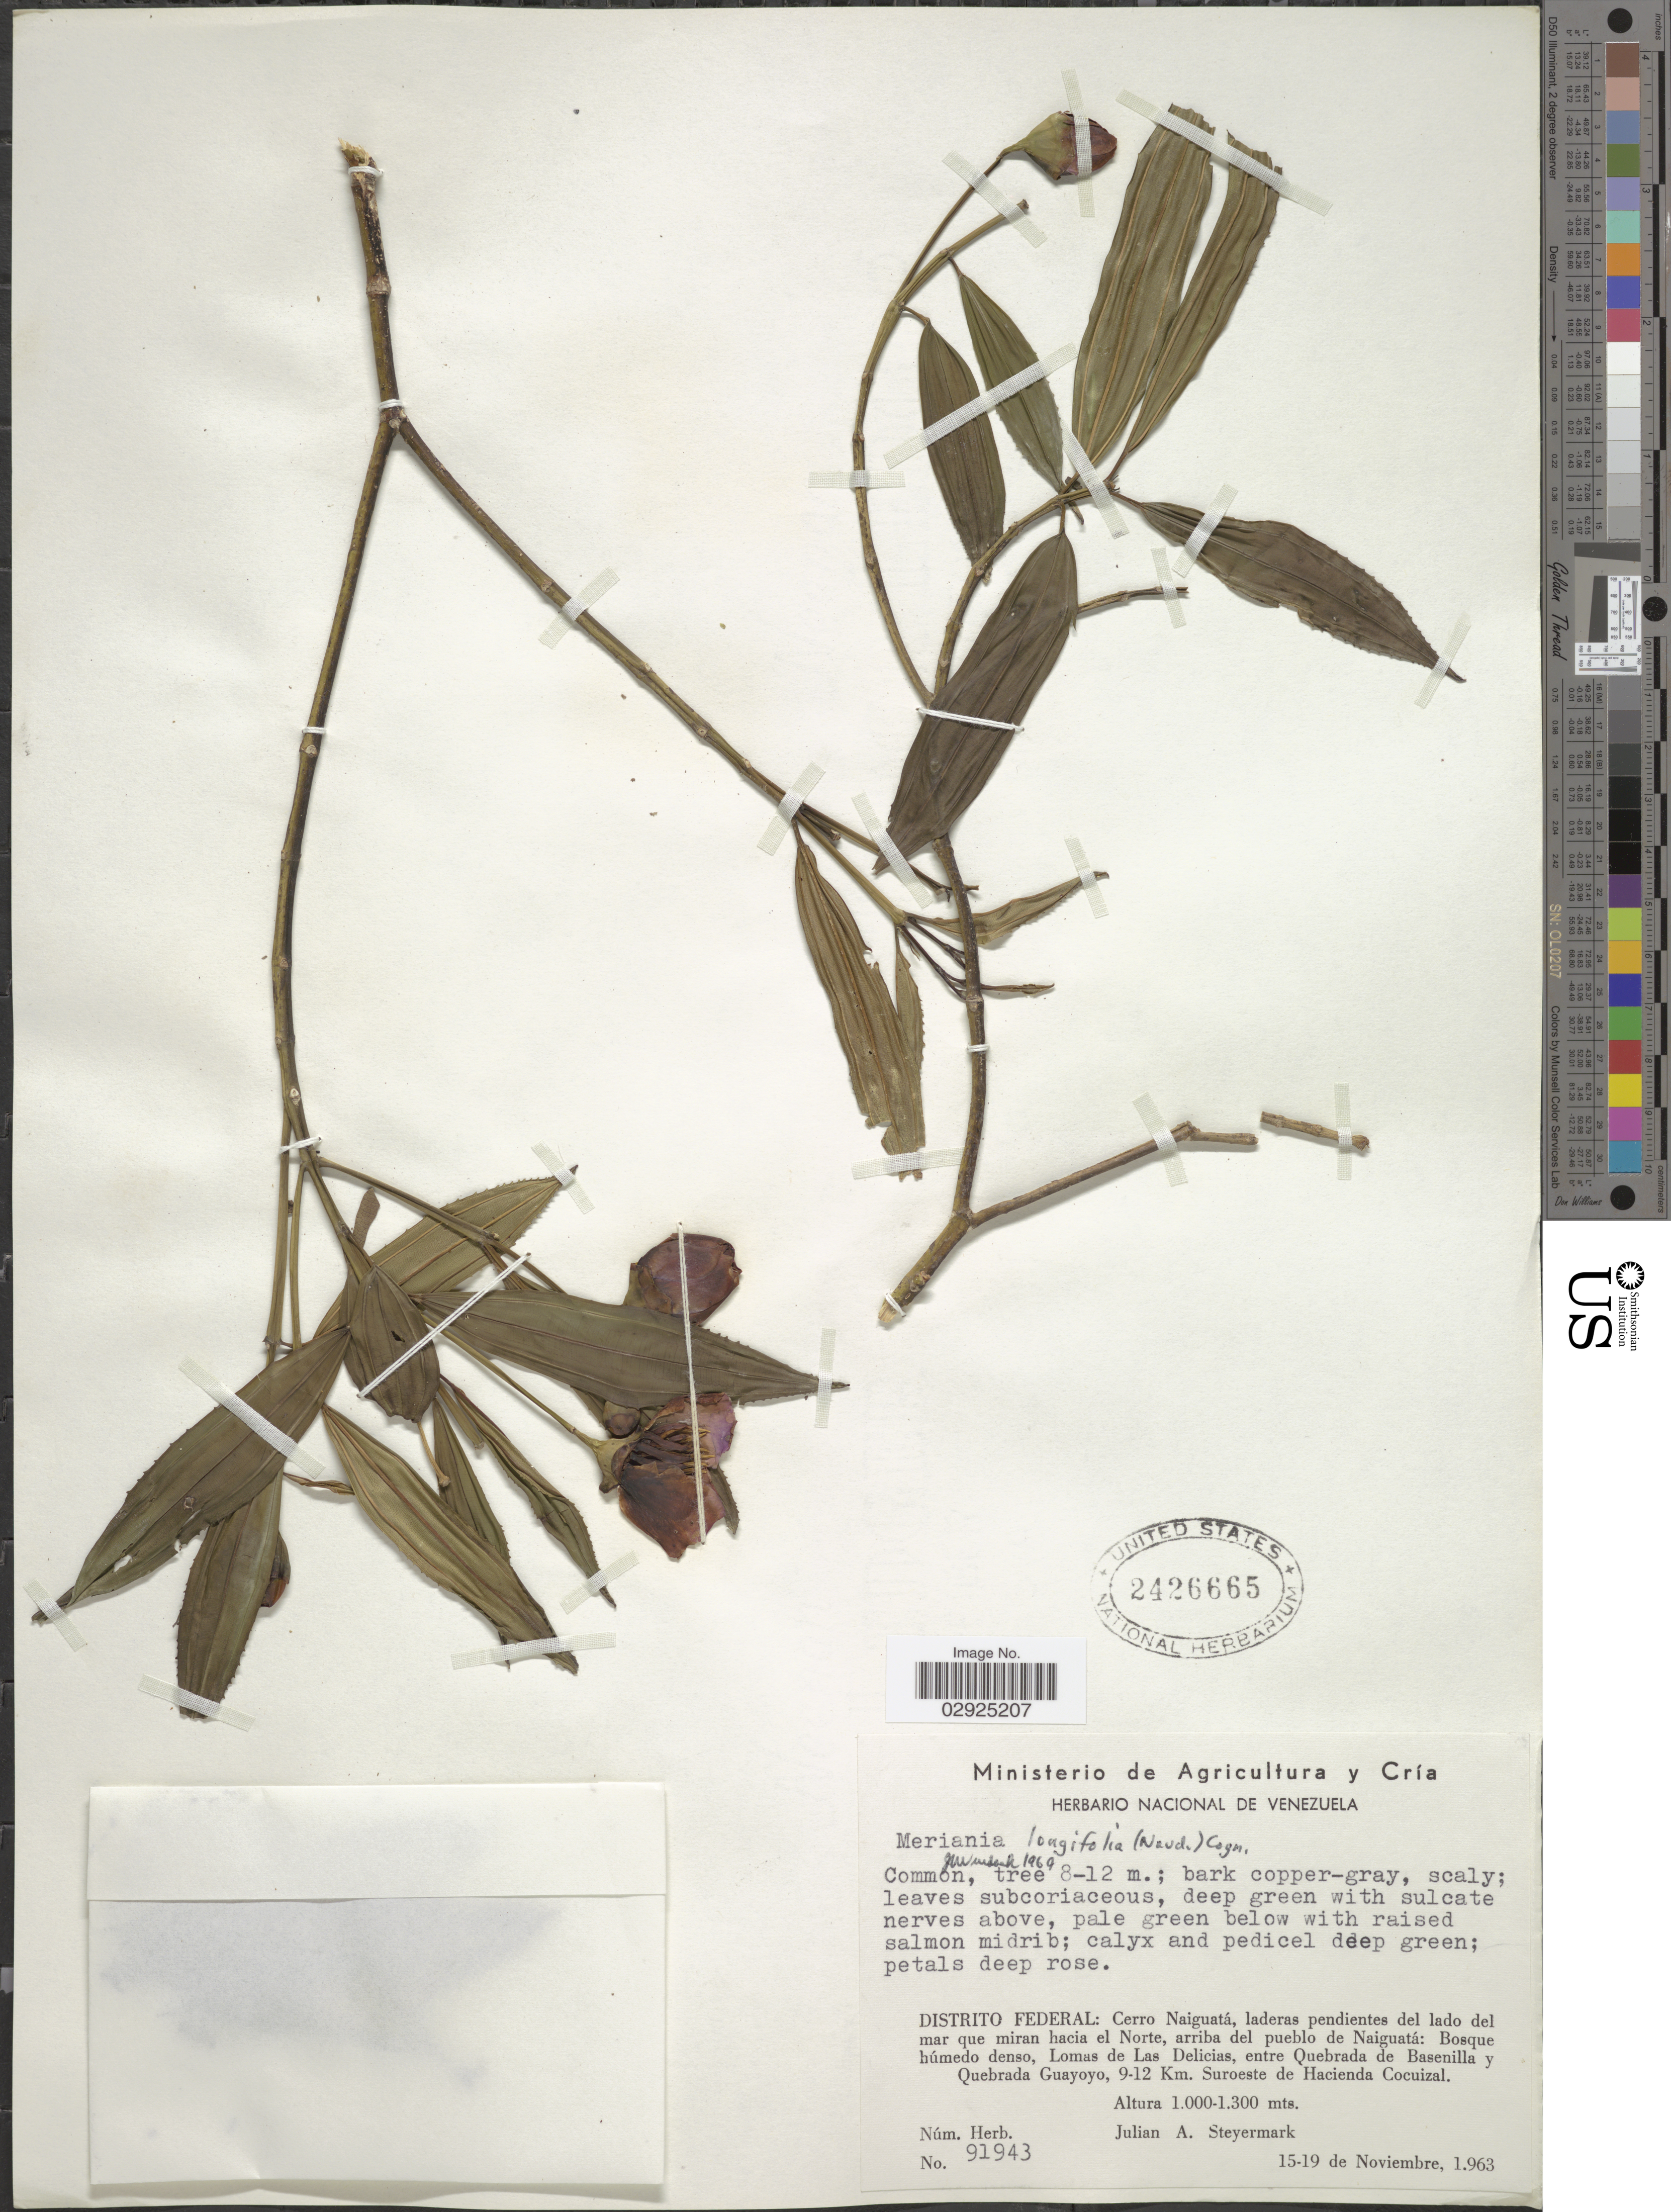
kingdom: Plantae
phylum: Tracheophyta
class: Magnoliopsida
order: Myrtales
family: Melastomataceae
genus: Meriania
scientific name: Meriania longifolia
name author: (Naudin) Cogn.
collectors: J. Steyermark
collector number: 91943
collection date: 1963-11-15/1963-11-19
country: Venezuela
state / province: Distrito Federal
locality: Distrito Federal: Cerro Naiguatá, laderas pendientes del lado del mar que miran hacia al Norte, arriba del pueblo de Naiguatá: Bosque húmedo denso, Lomas de Las Delicias, entre Quebrada de Basenilla y Quebrada Guayoyo, 9-12 Km. Suroeste de Hacienda Cocuizal.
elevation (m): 1000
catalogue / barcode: US 2426665